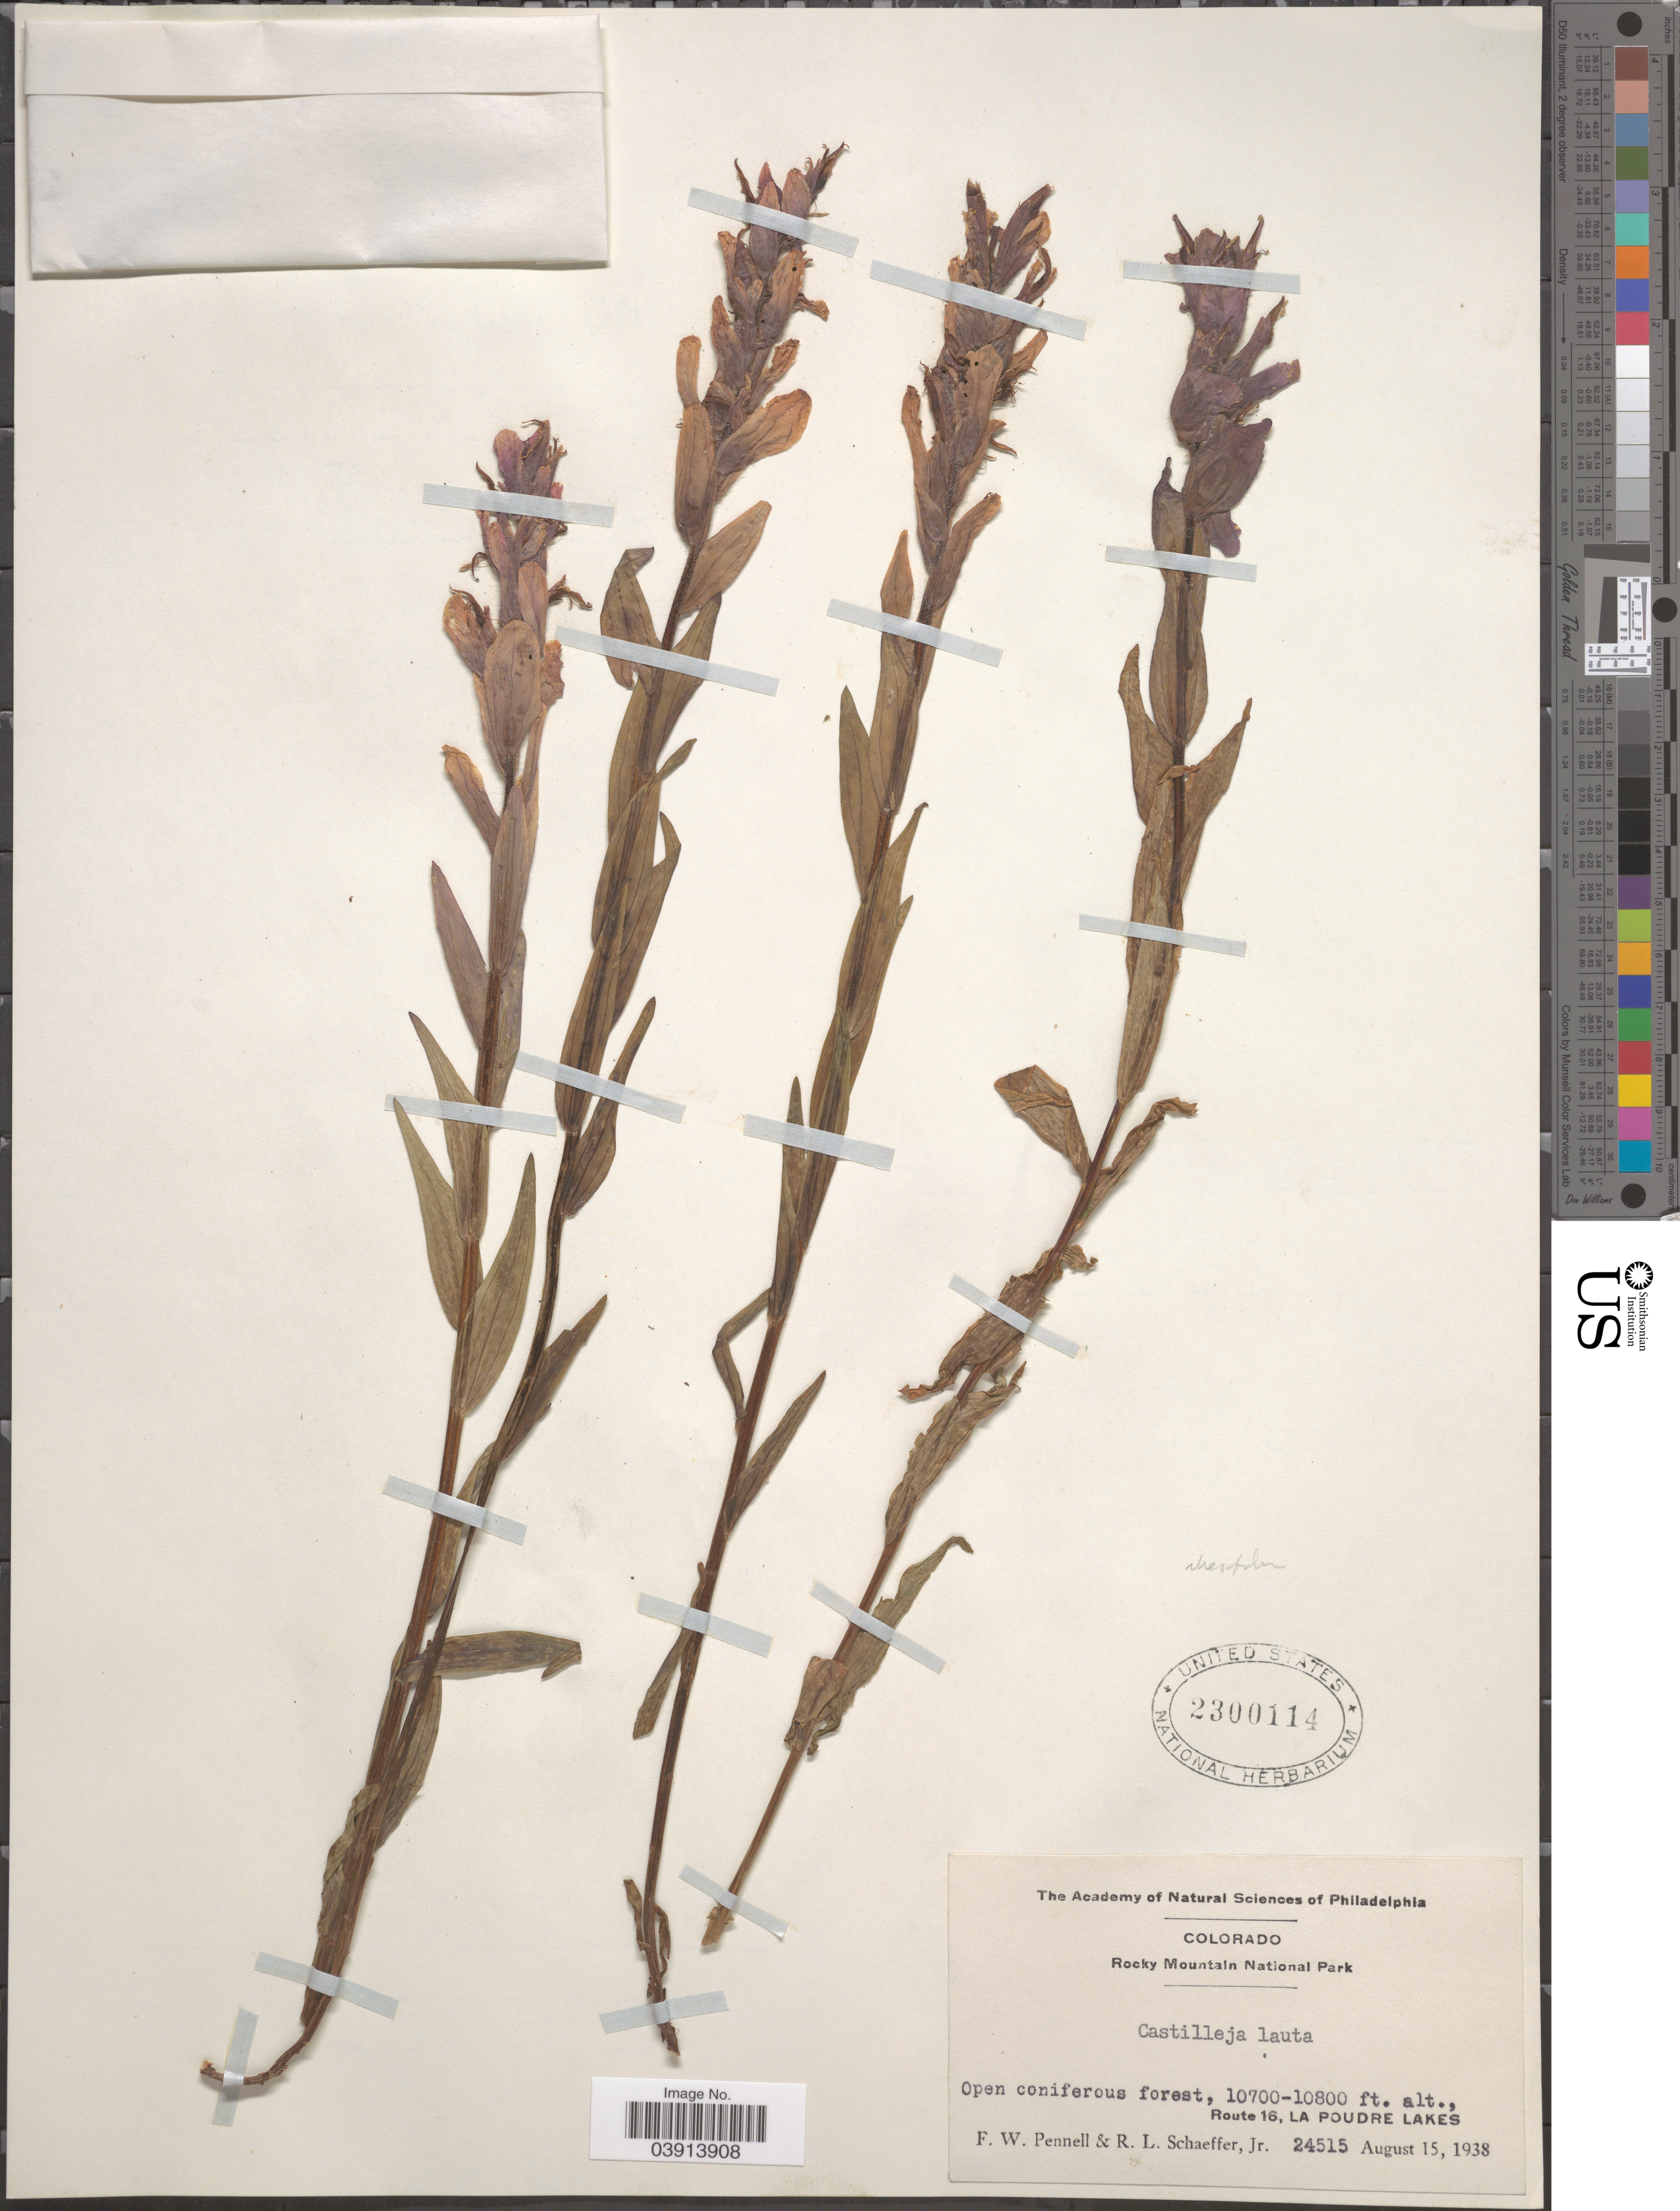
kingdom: Plantae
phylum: Tracheophyta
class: Magnoliopsida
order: Lamiales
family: Orobanchaceae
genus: Castilleja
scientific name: Castilleja rhexiifolia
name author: Rydb.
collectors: F. W. Pennell & R. L. Schaeffer Jr.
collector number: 24515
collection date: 1938-08-15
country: United States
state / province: Colorado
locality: Rocky Mountain National Park. Route 16, La Poudre Lakes.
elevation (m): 3261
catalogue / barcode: US 2300114